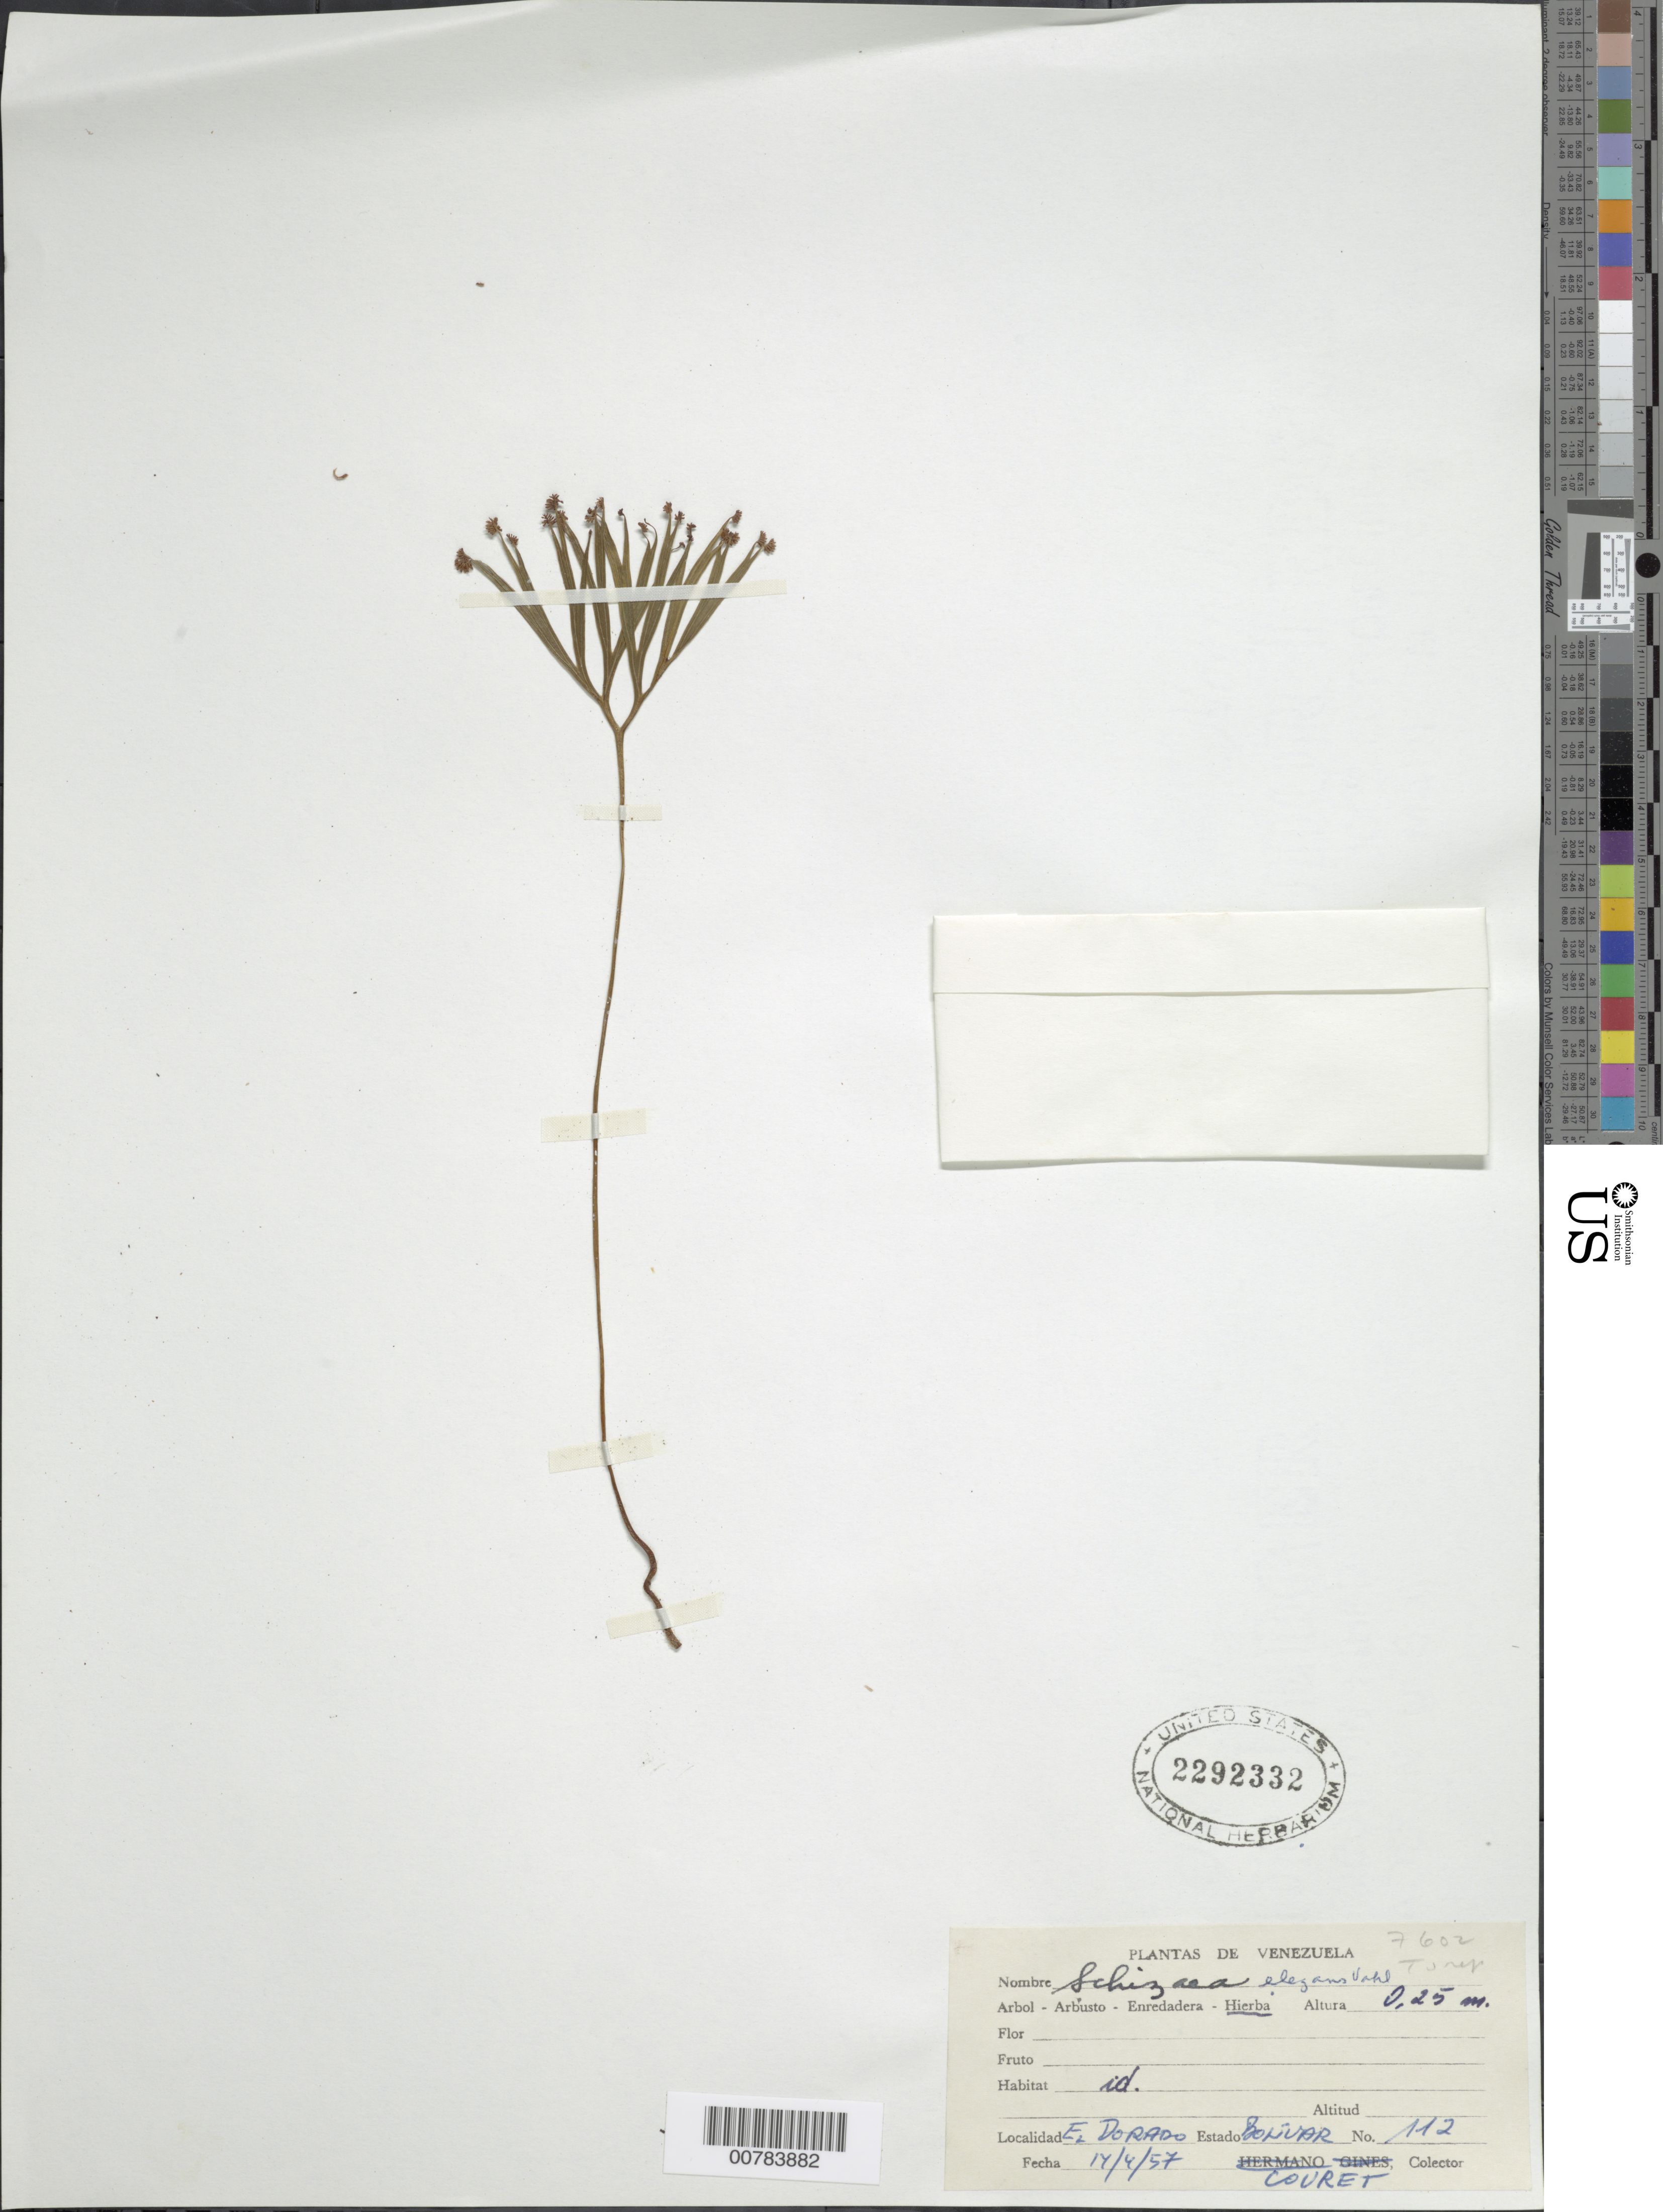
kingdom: Plantae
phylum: Tracheophyta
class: Polypodiopsida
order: Schizaeales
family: Schizaeaceae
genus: Schizaea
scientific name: Schizaea elegans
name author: (Vahl) Sw.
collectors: -. Couret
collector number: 112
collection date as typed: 14-Apr-57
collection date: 1957-04-14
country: Venezuela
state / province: Bolívar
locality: El Dorado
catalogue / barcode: US 2292332